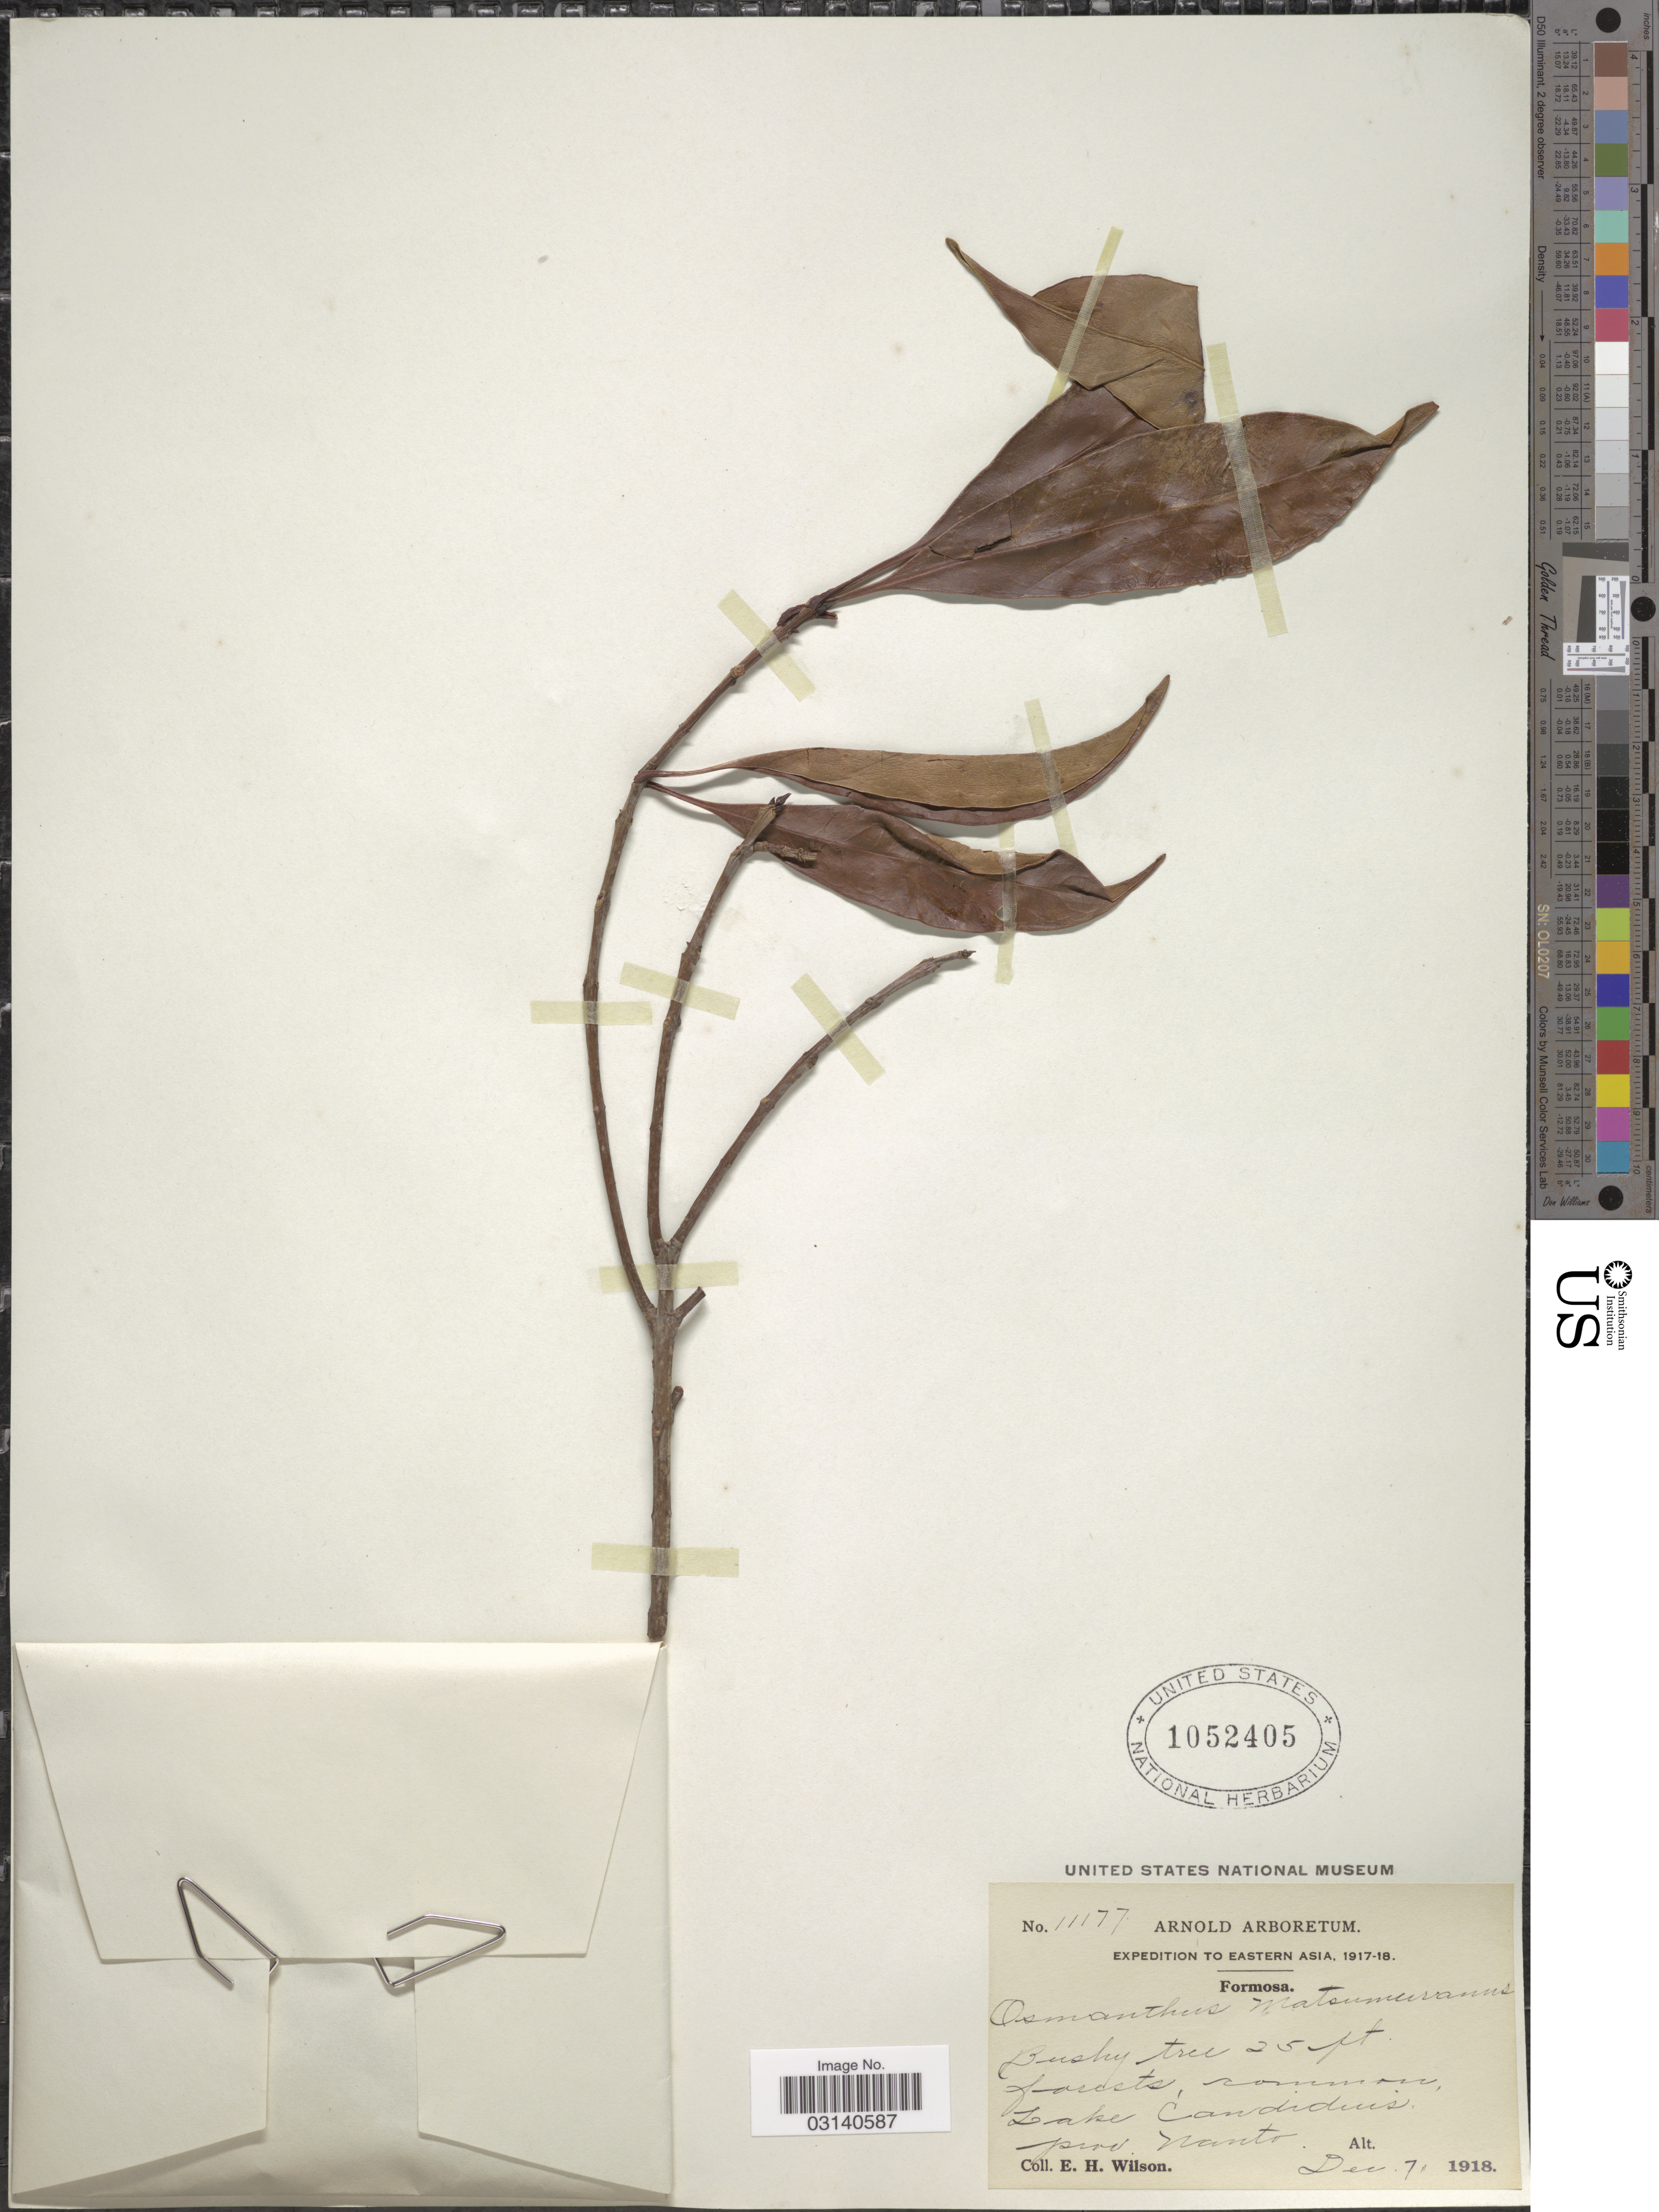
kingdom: Plantae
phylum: Tracheophyta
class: Magnoliopsida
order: Lamiales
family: Oleaceae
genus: Osmanthus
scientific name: Osmanthus matsumuranus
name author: Hayata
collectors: E. Wilson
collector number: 11177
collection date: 1918-12-07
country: Taiwan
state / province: Nantou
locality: Eastern Asia, Formosa, Lake Candiduis, prov. Nanto.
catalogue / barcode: US 1052405